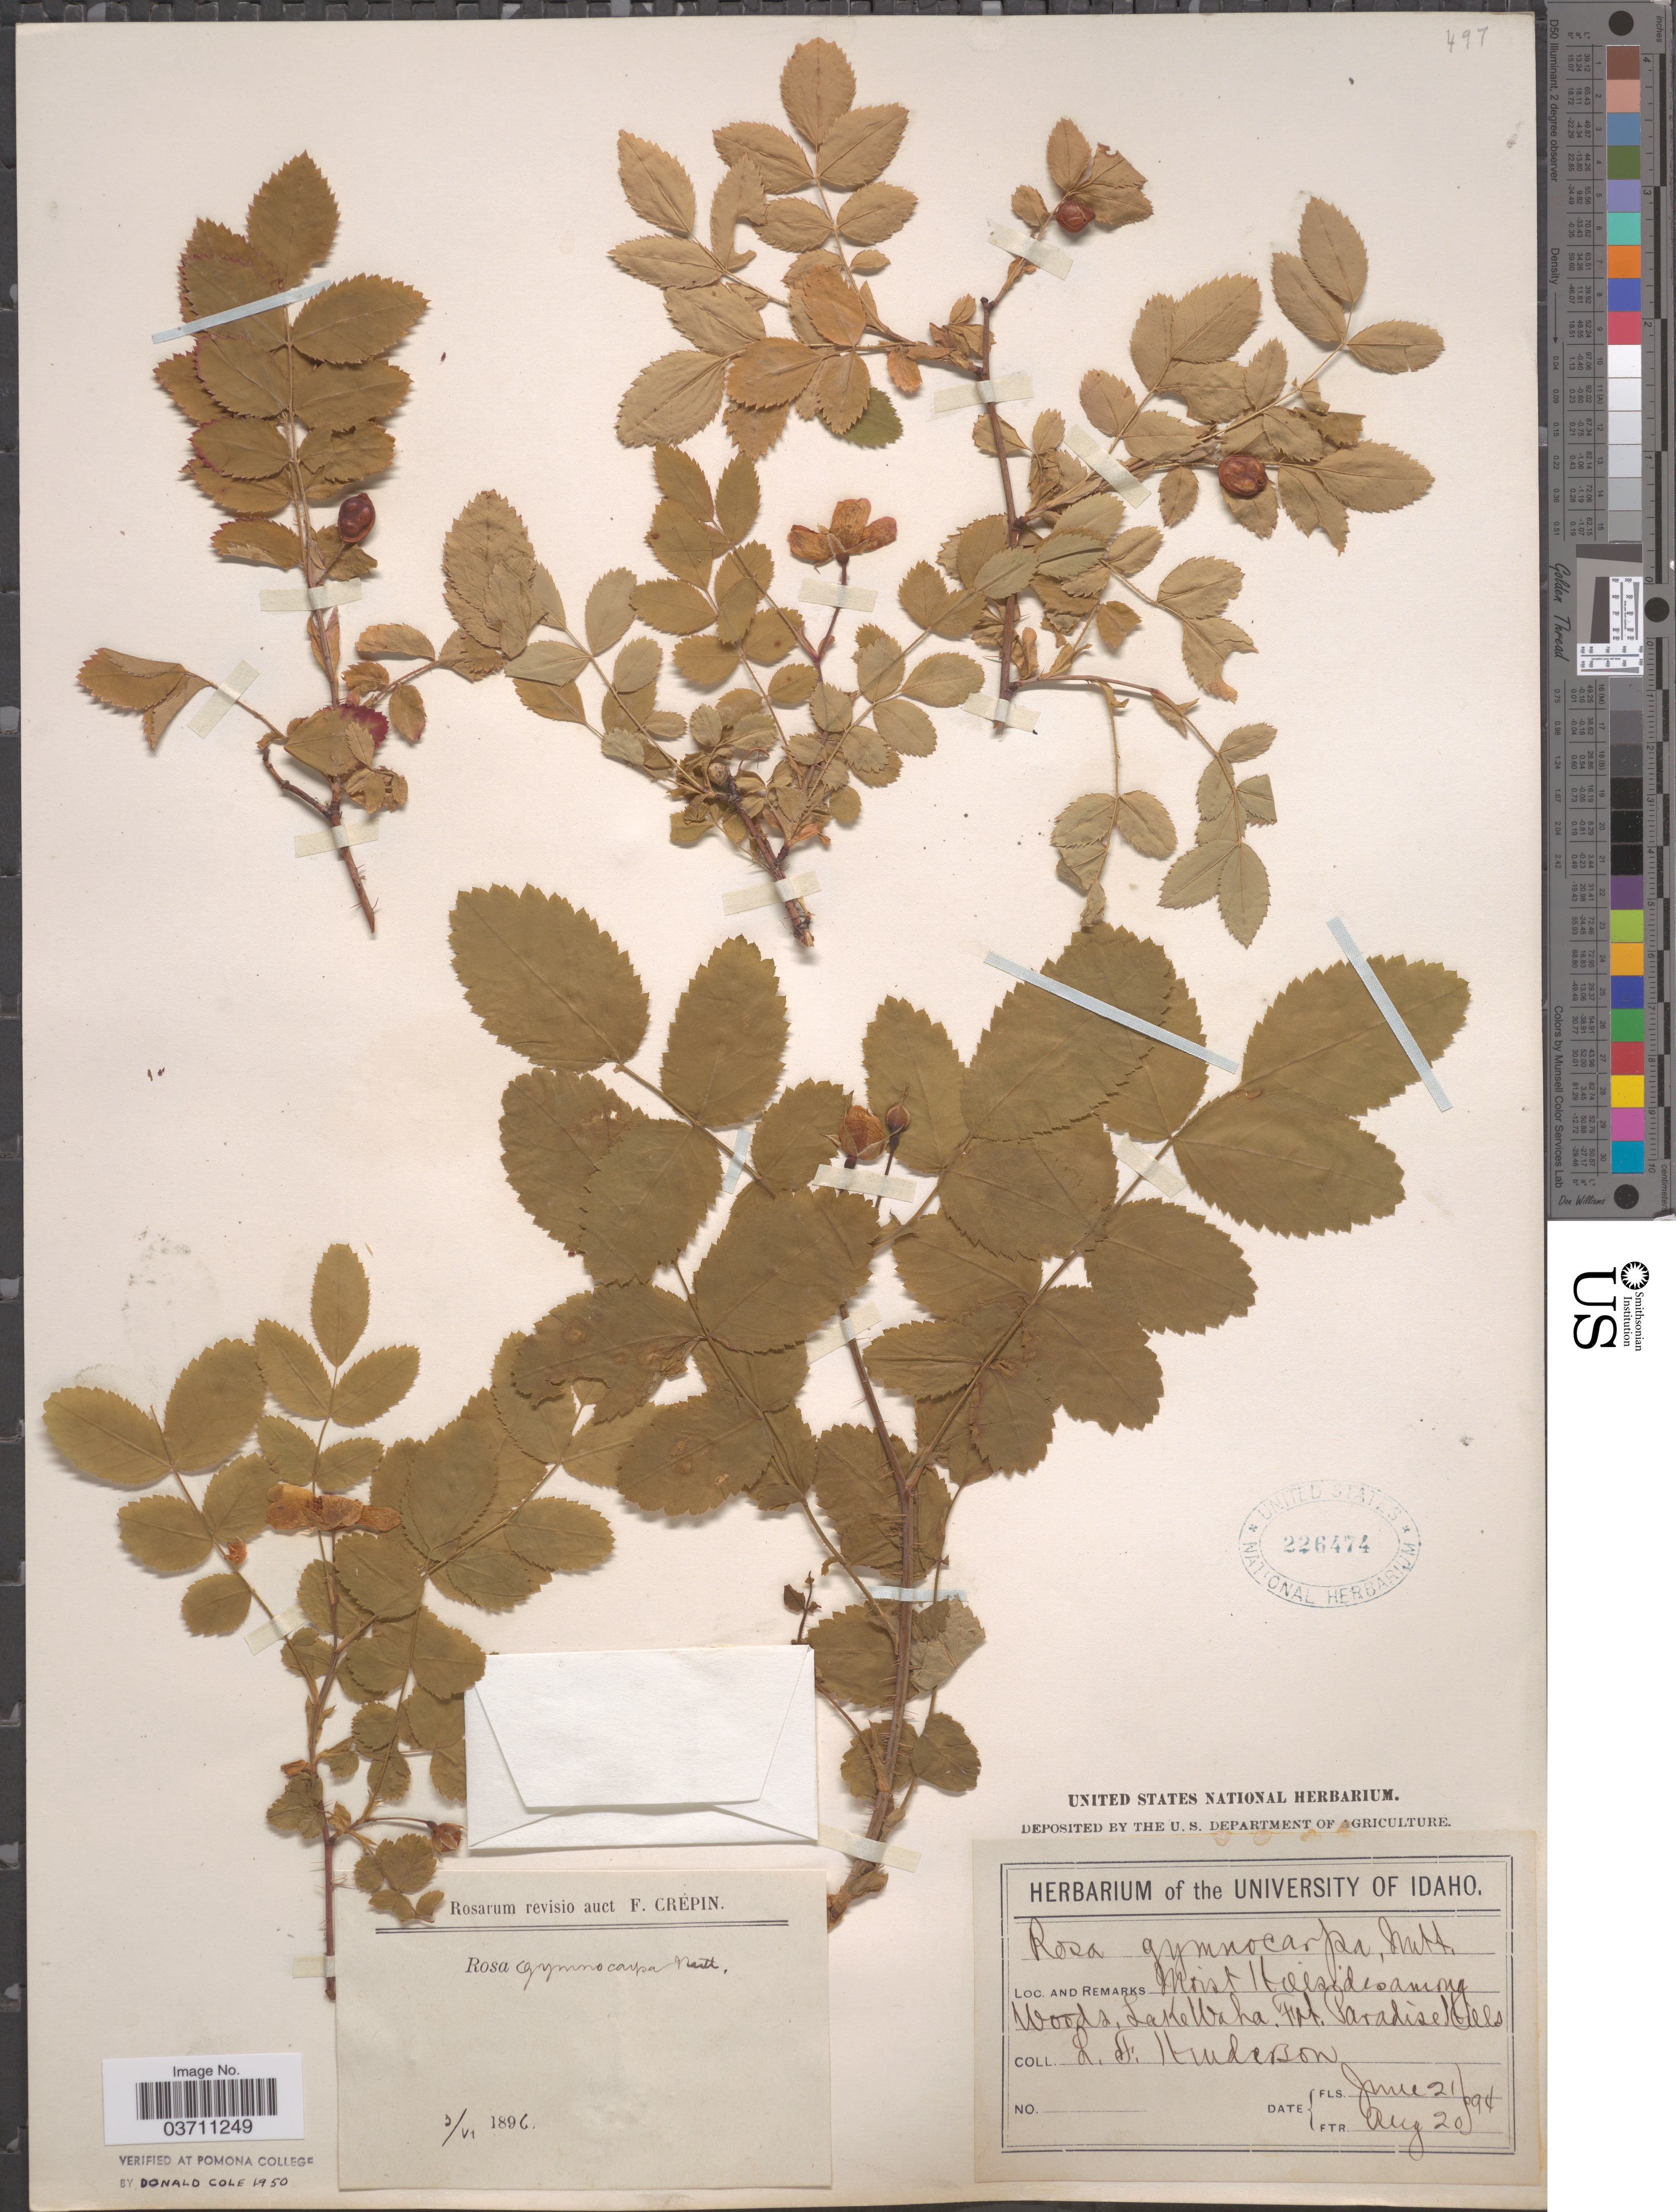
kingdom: Plantae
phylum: Tracheophyta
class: Magnoliopsida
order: Rosales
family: Rosaceae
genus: Rosa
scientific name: Rosa gymnocarpa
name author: Nutt.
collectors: L. Henderson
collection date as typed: Transcribed d/m/y: 21/6/94 to 20/8/94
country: United States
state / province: Idaho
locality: Lake Waha. Paradise Hills.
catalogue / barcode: US 226474